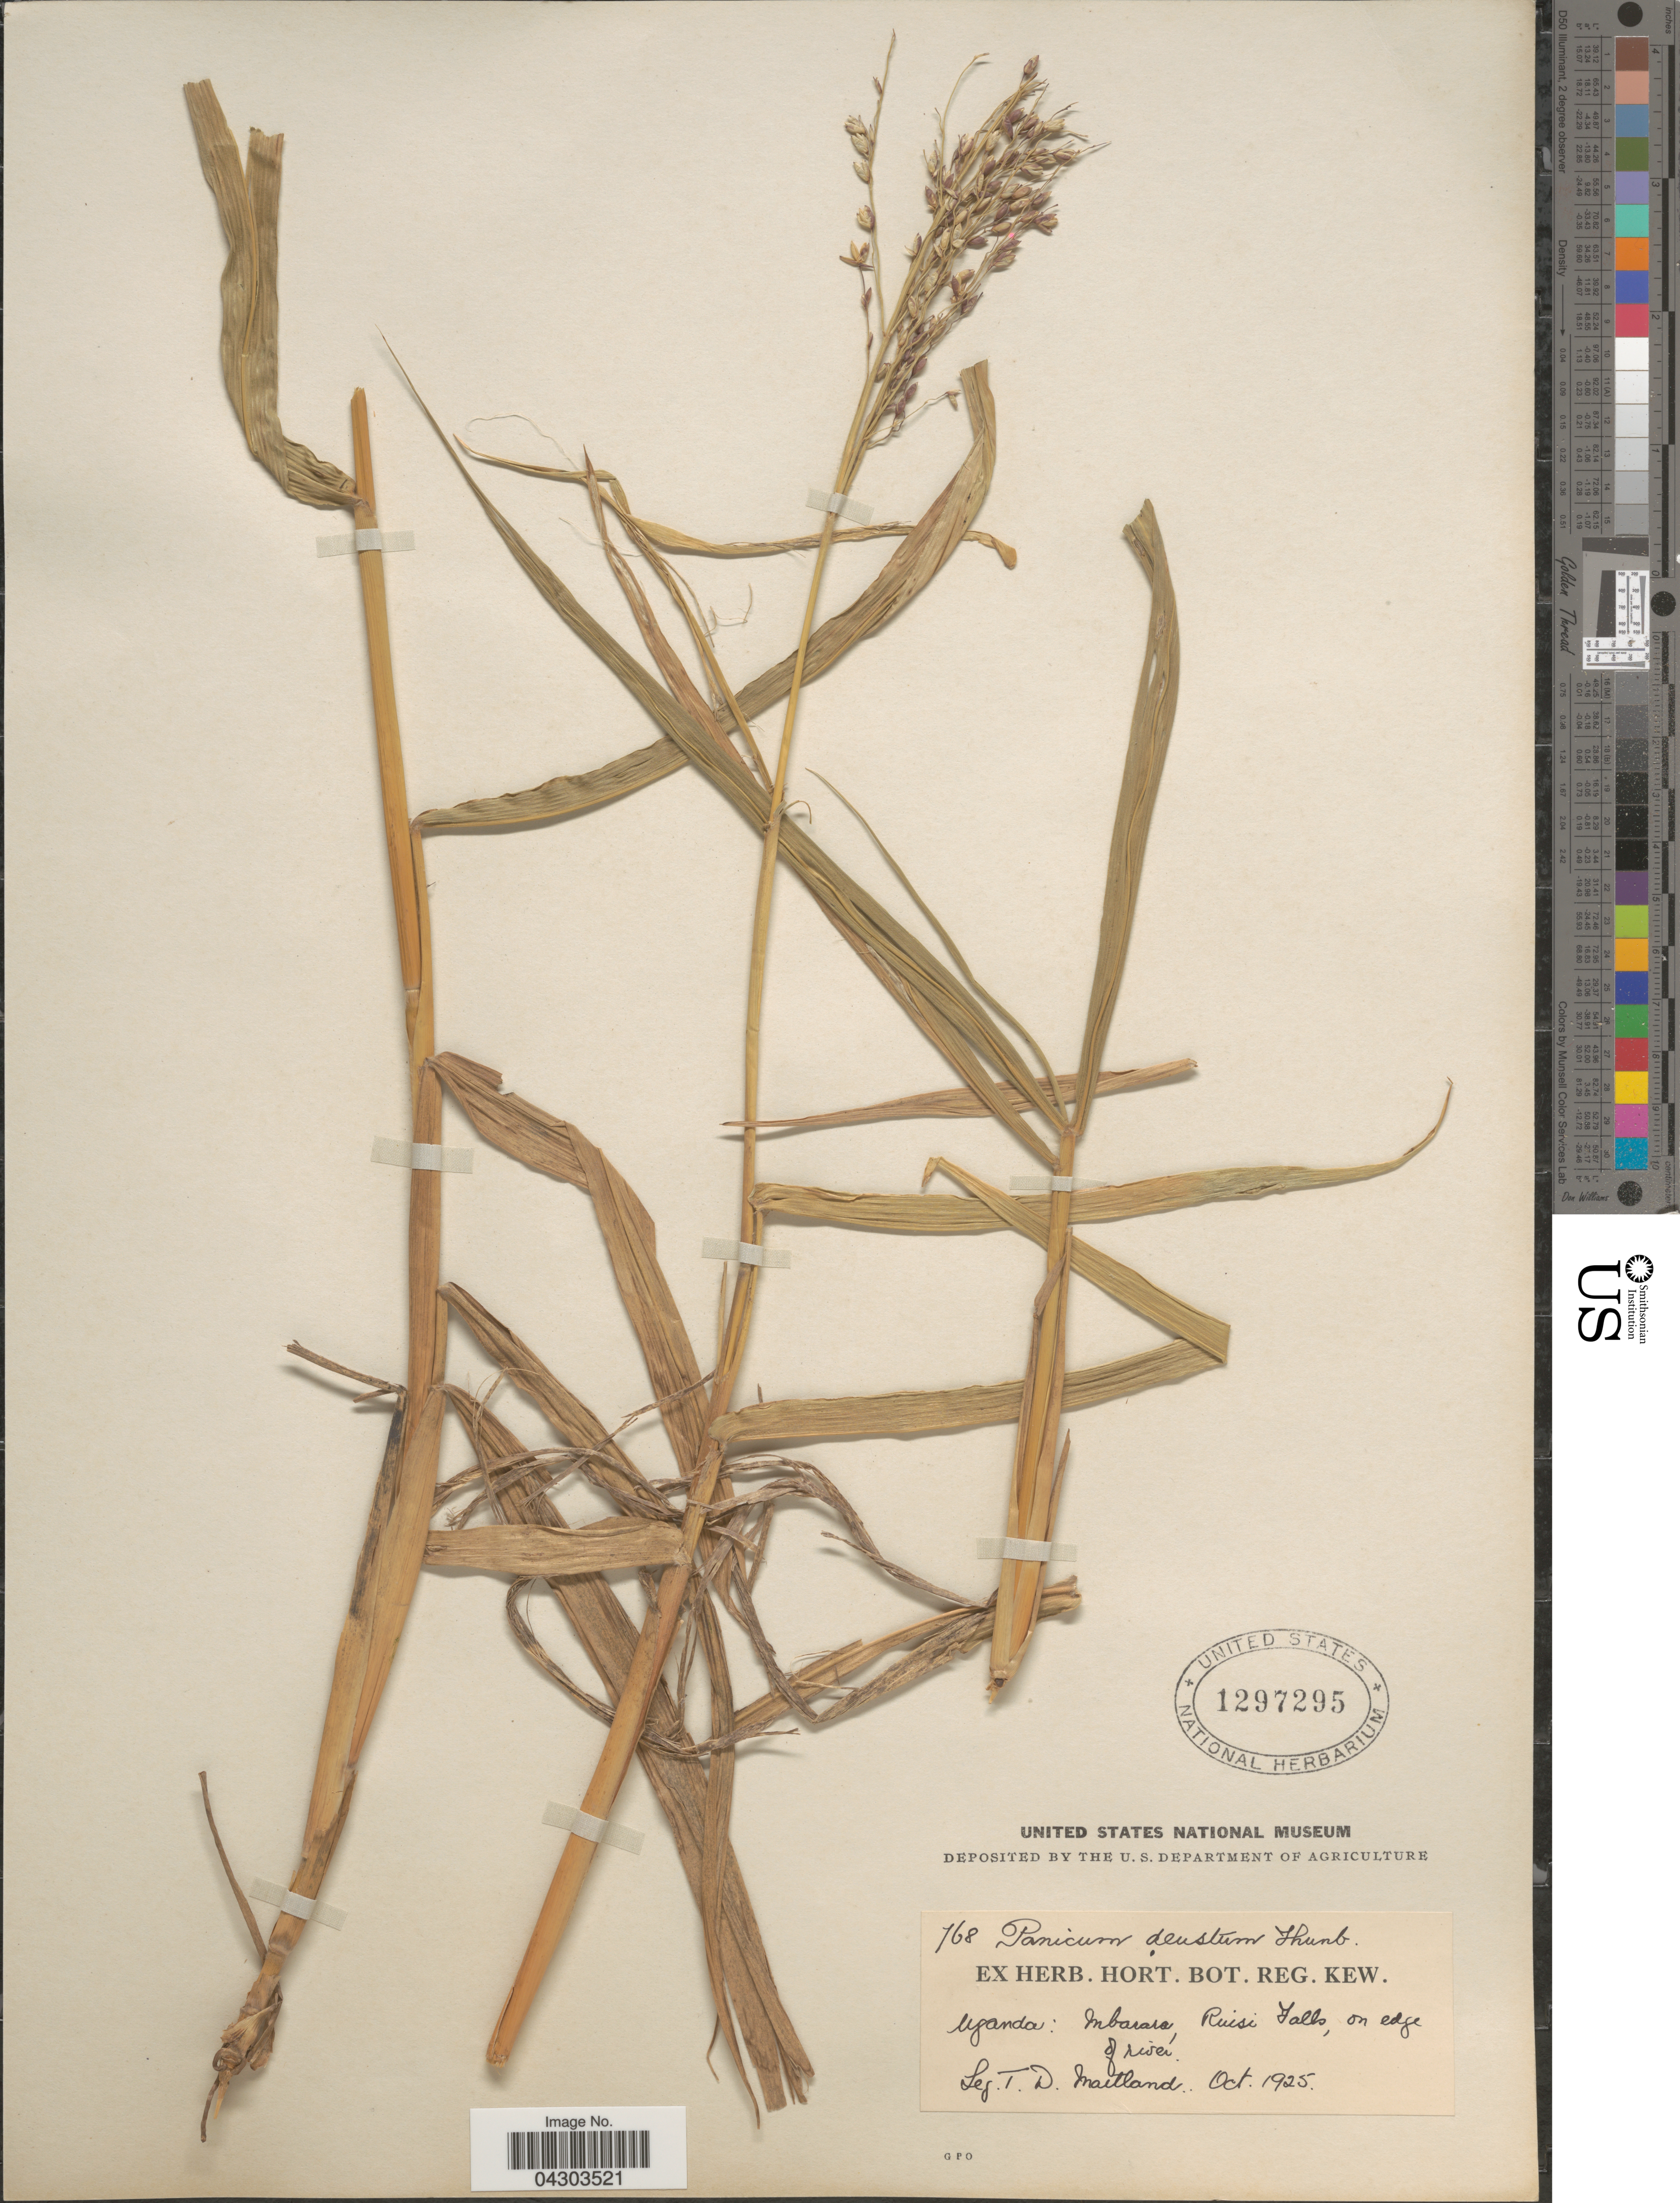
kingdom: Plantae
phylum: Tracheophyta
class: Liliopsida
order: Poales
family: Poaceae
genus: Panicum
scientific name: Panicum deustum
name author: Thunb.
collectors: T. Maitland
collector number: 768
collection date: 1925-10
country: Uganda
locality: Mbarasa, Ruisi Falls, on edge of river.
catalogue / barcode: US 1297295